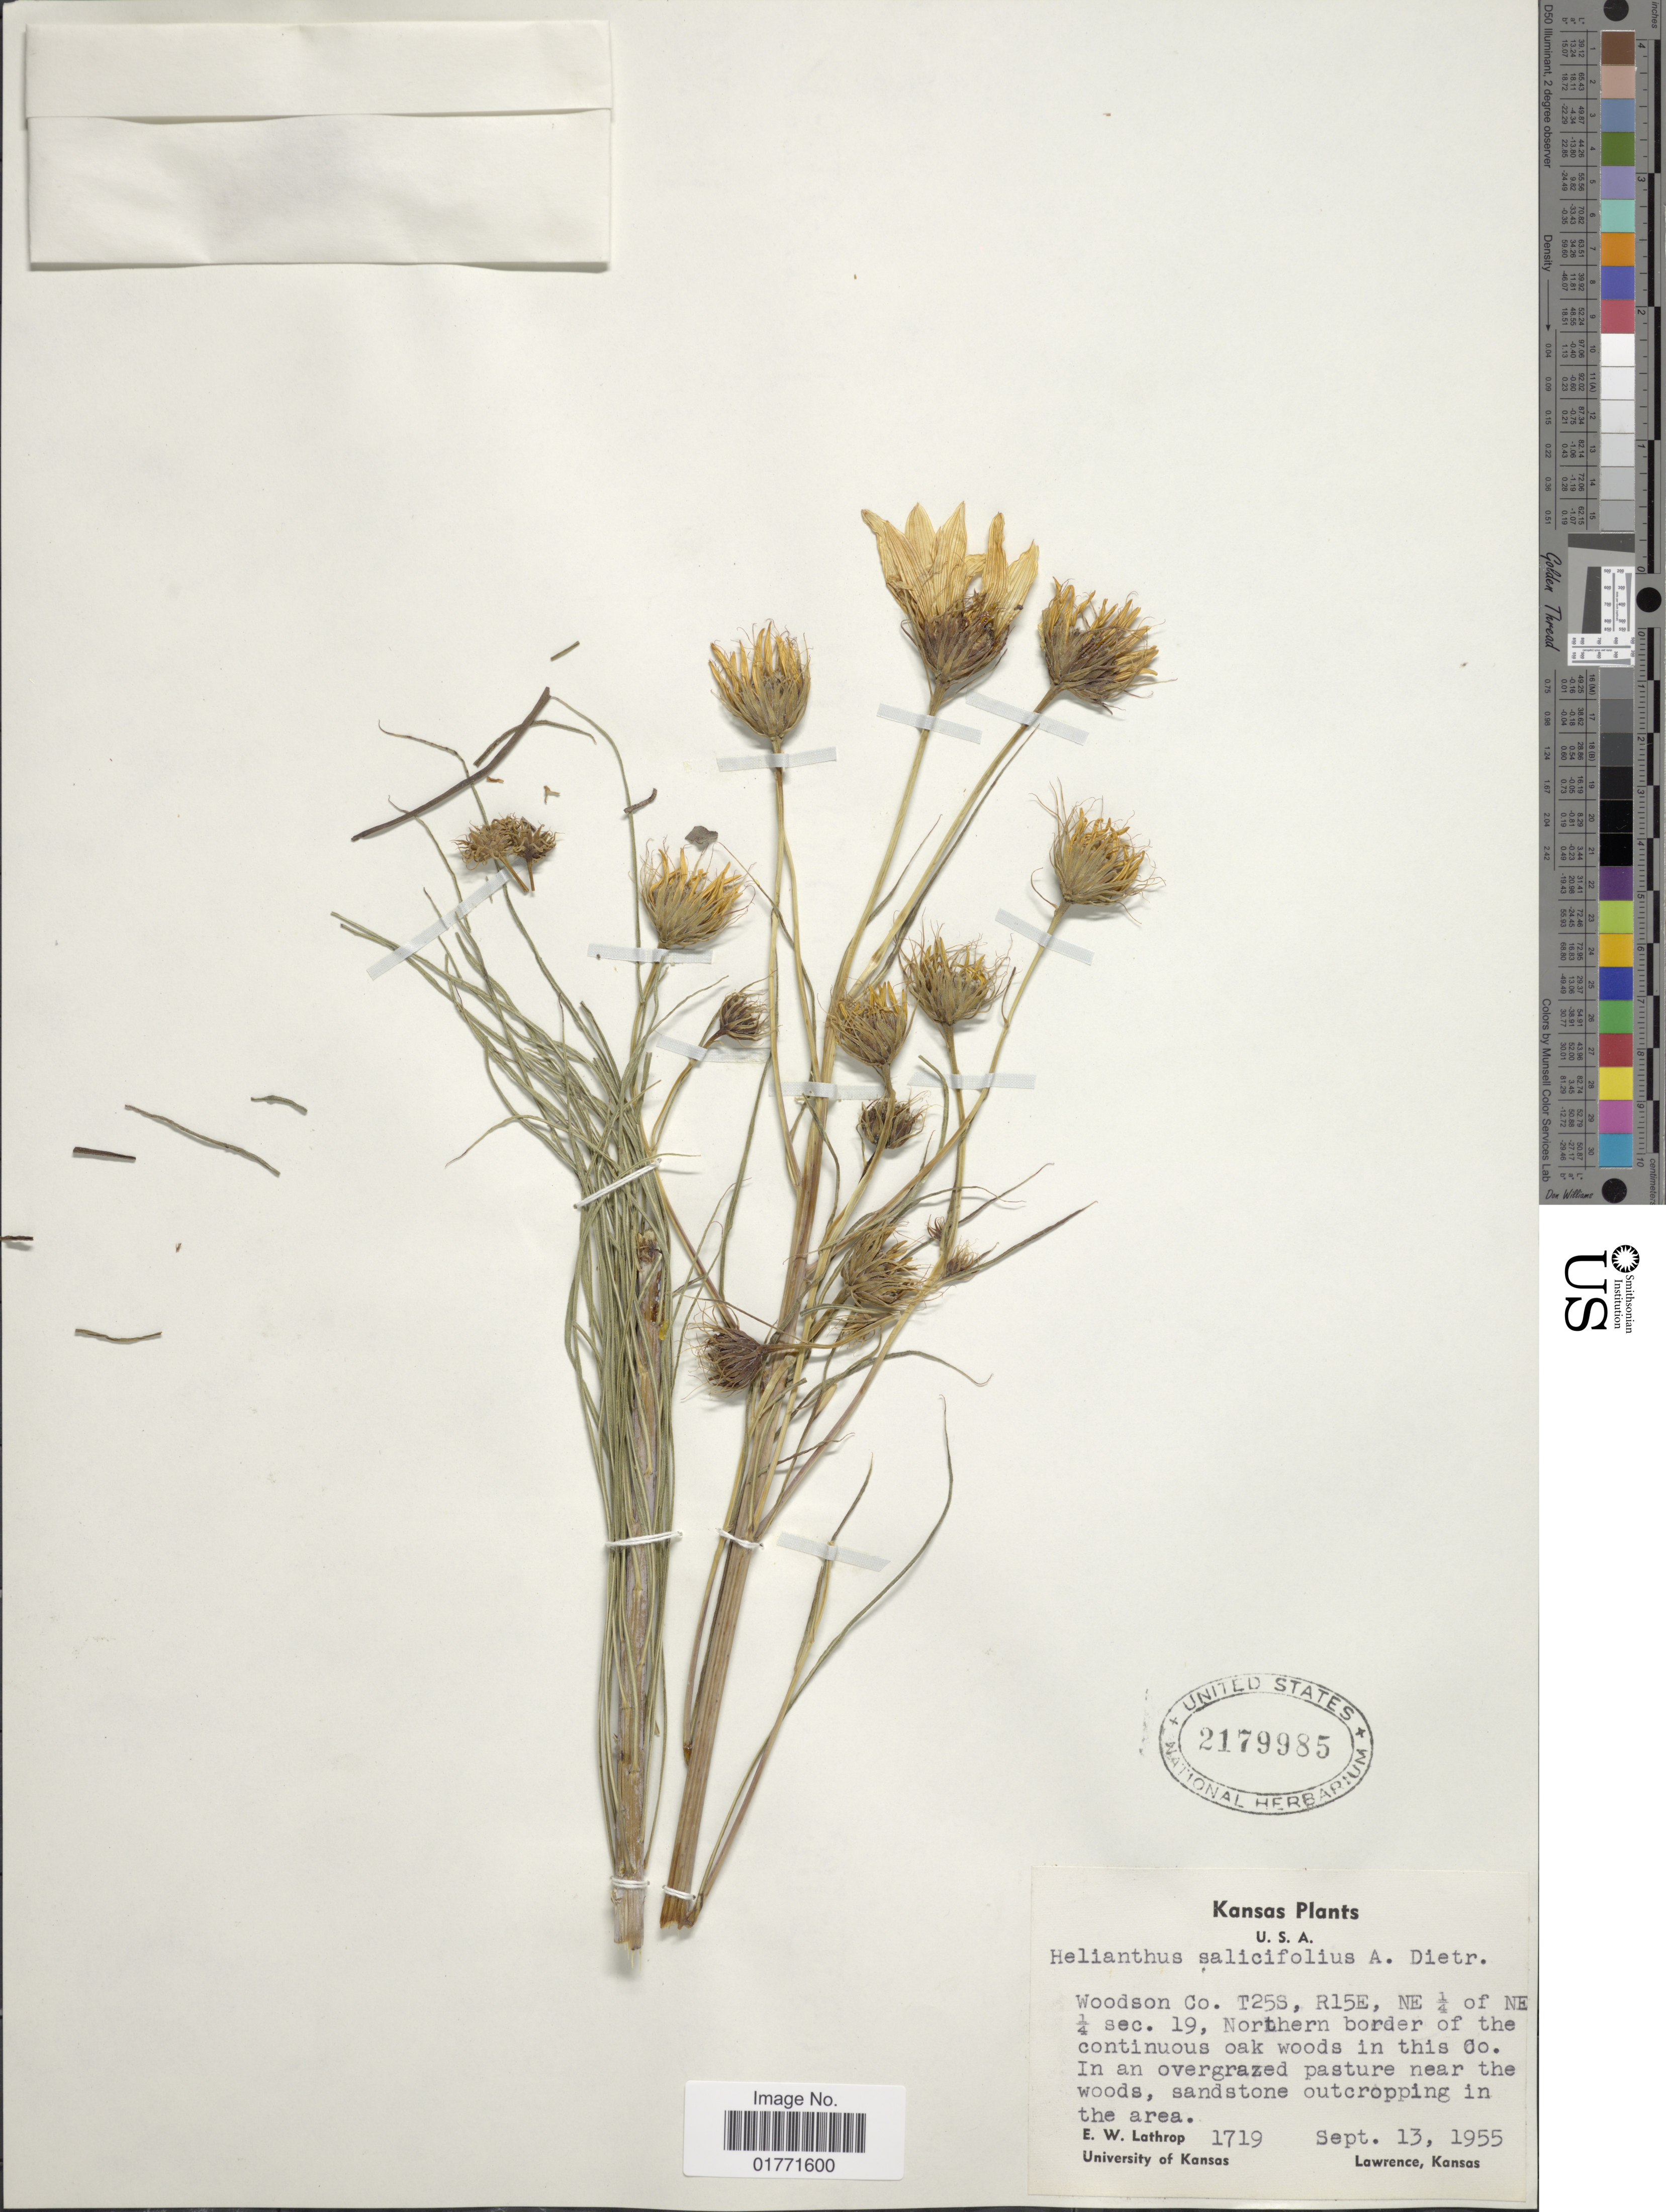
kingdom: Plantae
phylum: Tracheophyta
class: Magnoliopsida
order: Asterales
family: Asteraceae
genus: Helianthus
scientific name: Helianthus salicifolius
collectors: E. W. Lathrop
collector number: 1719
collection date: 1955-09-13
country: United States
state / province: Kansas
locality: Woodson Co. T25S, R15E, NE ¼ of NE ¼ sec 19, northern border of the continuous oak woods in this Co,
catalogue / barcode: US 2179985